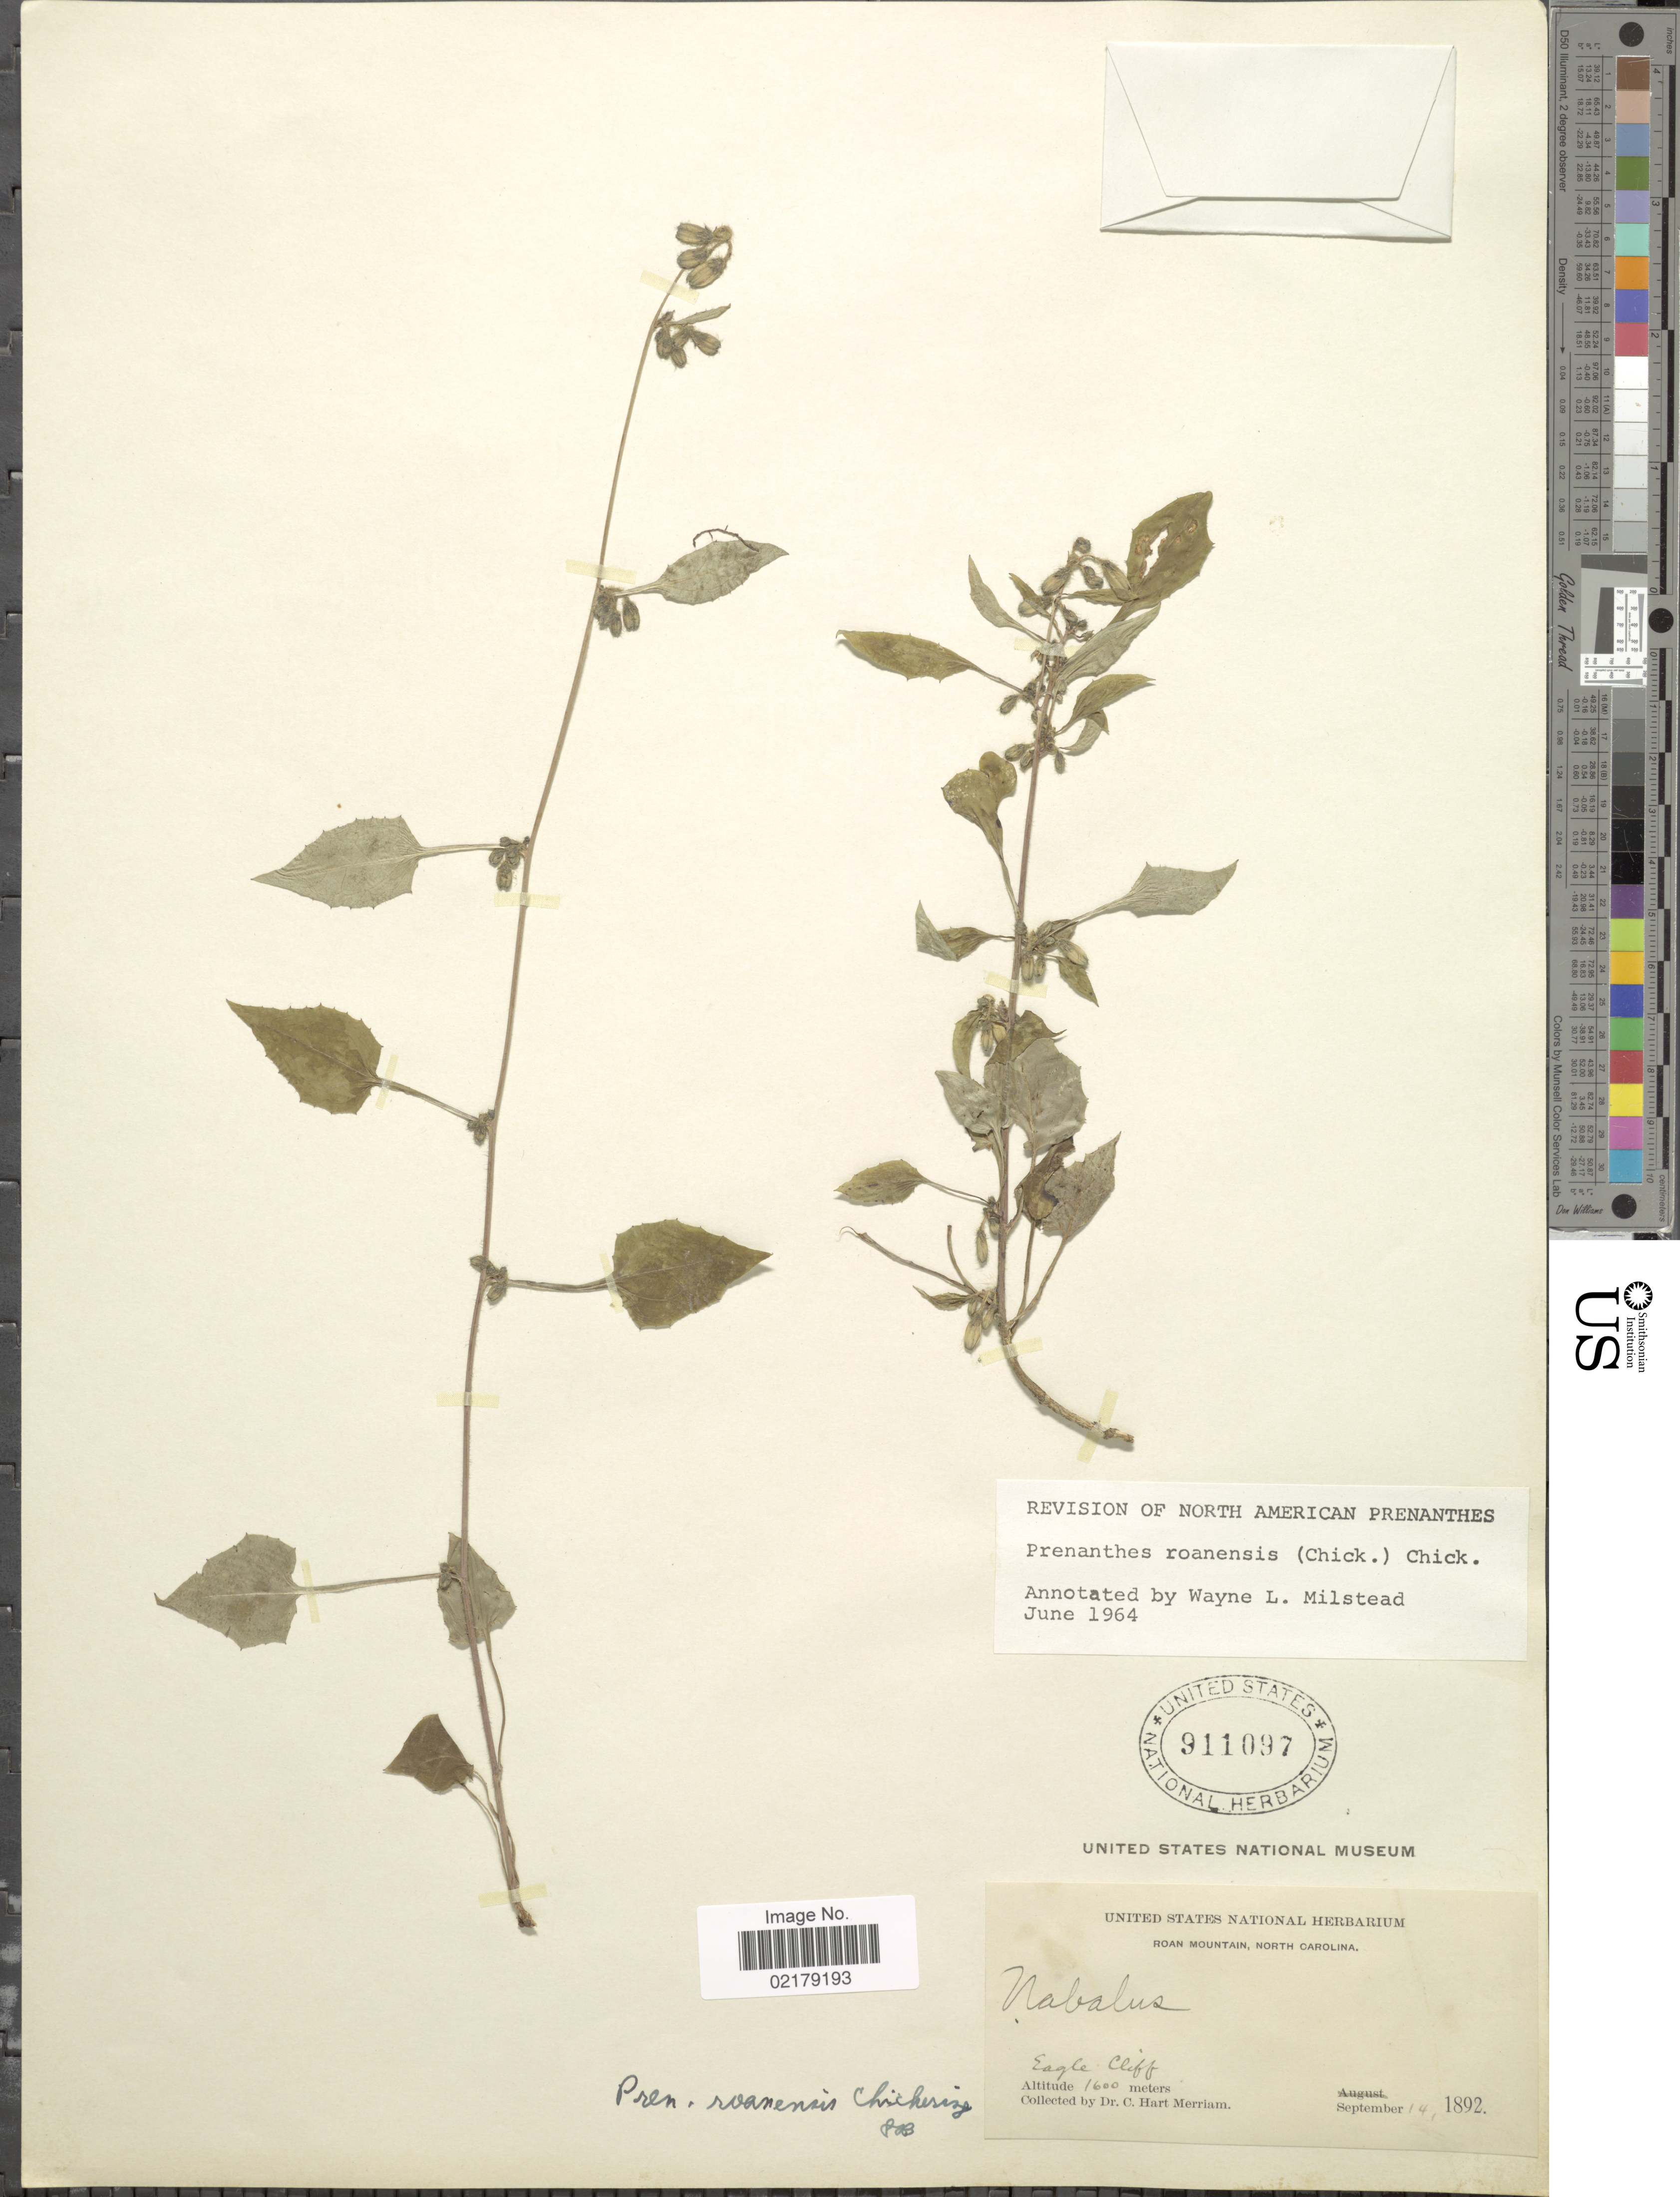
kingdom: Plantae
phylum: Tracheophyta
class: Magnoliopsida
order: Asterales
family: Asteraceae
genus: Nabalus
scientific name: Nabalus roanensis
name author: Chickering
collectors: C. Merriam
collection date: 1892-09-14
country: United States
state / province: North Carolina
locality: Roan Mountain, Eagle Cliff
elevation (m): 1600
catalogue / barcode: US 911097